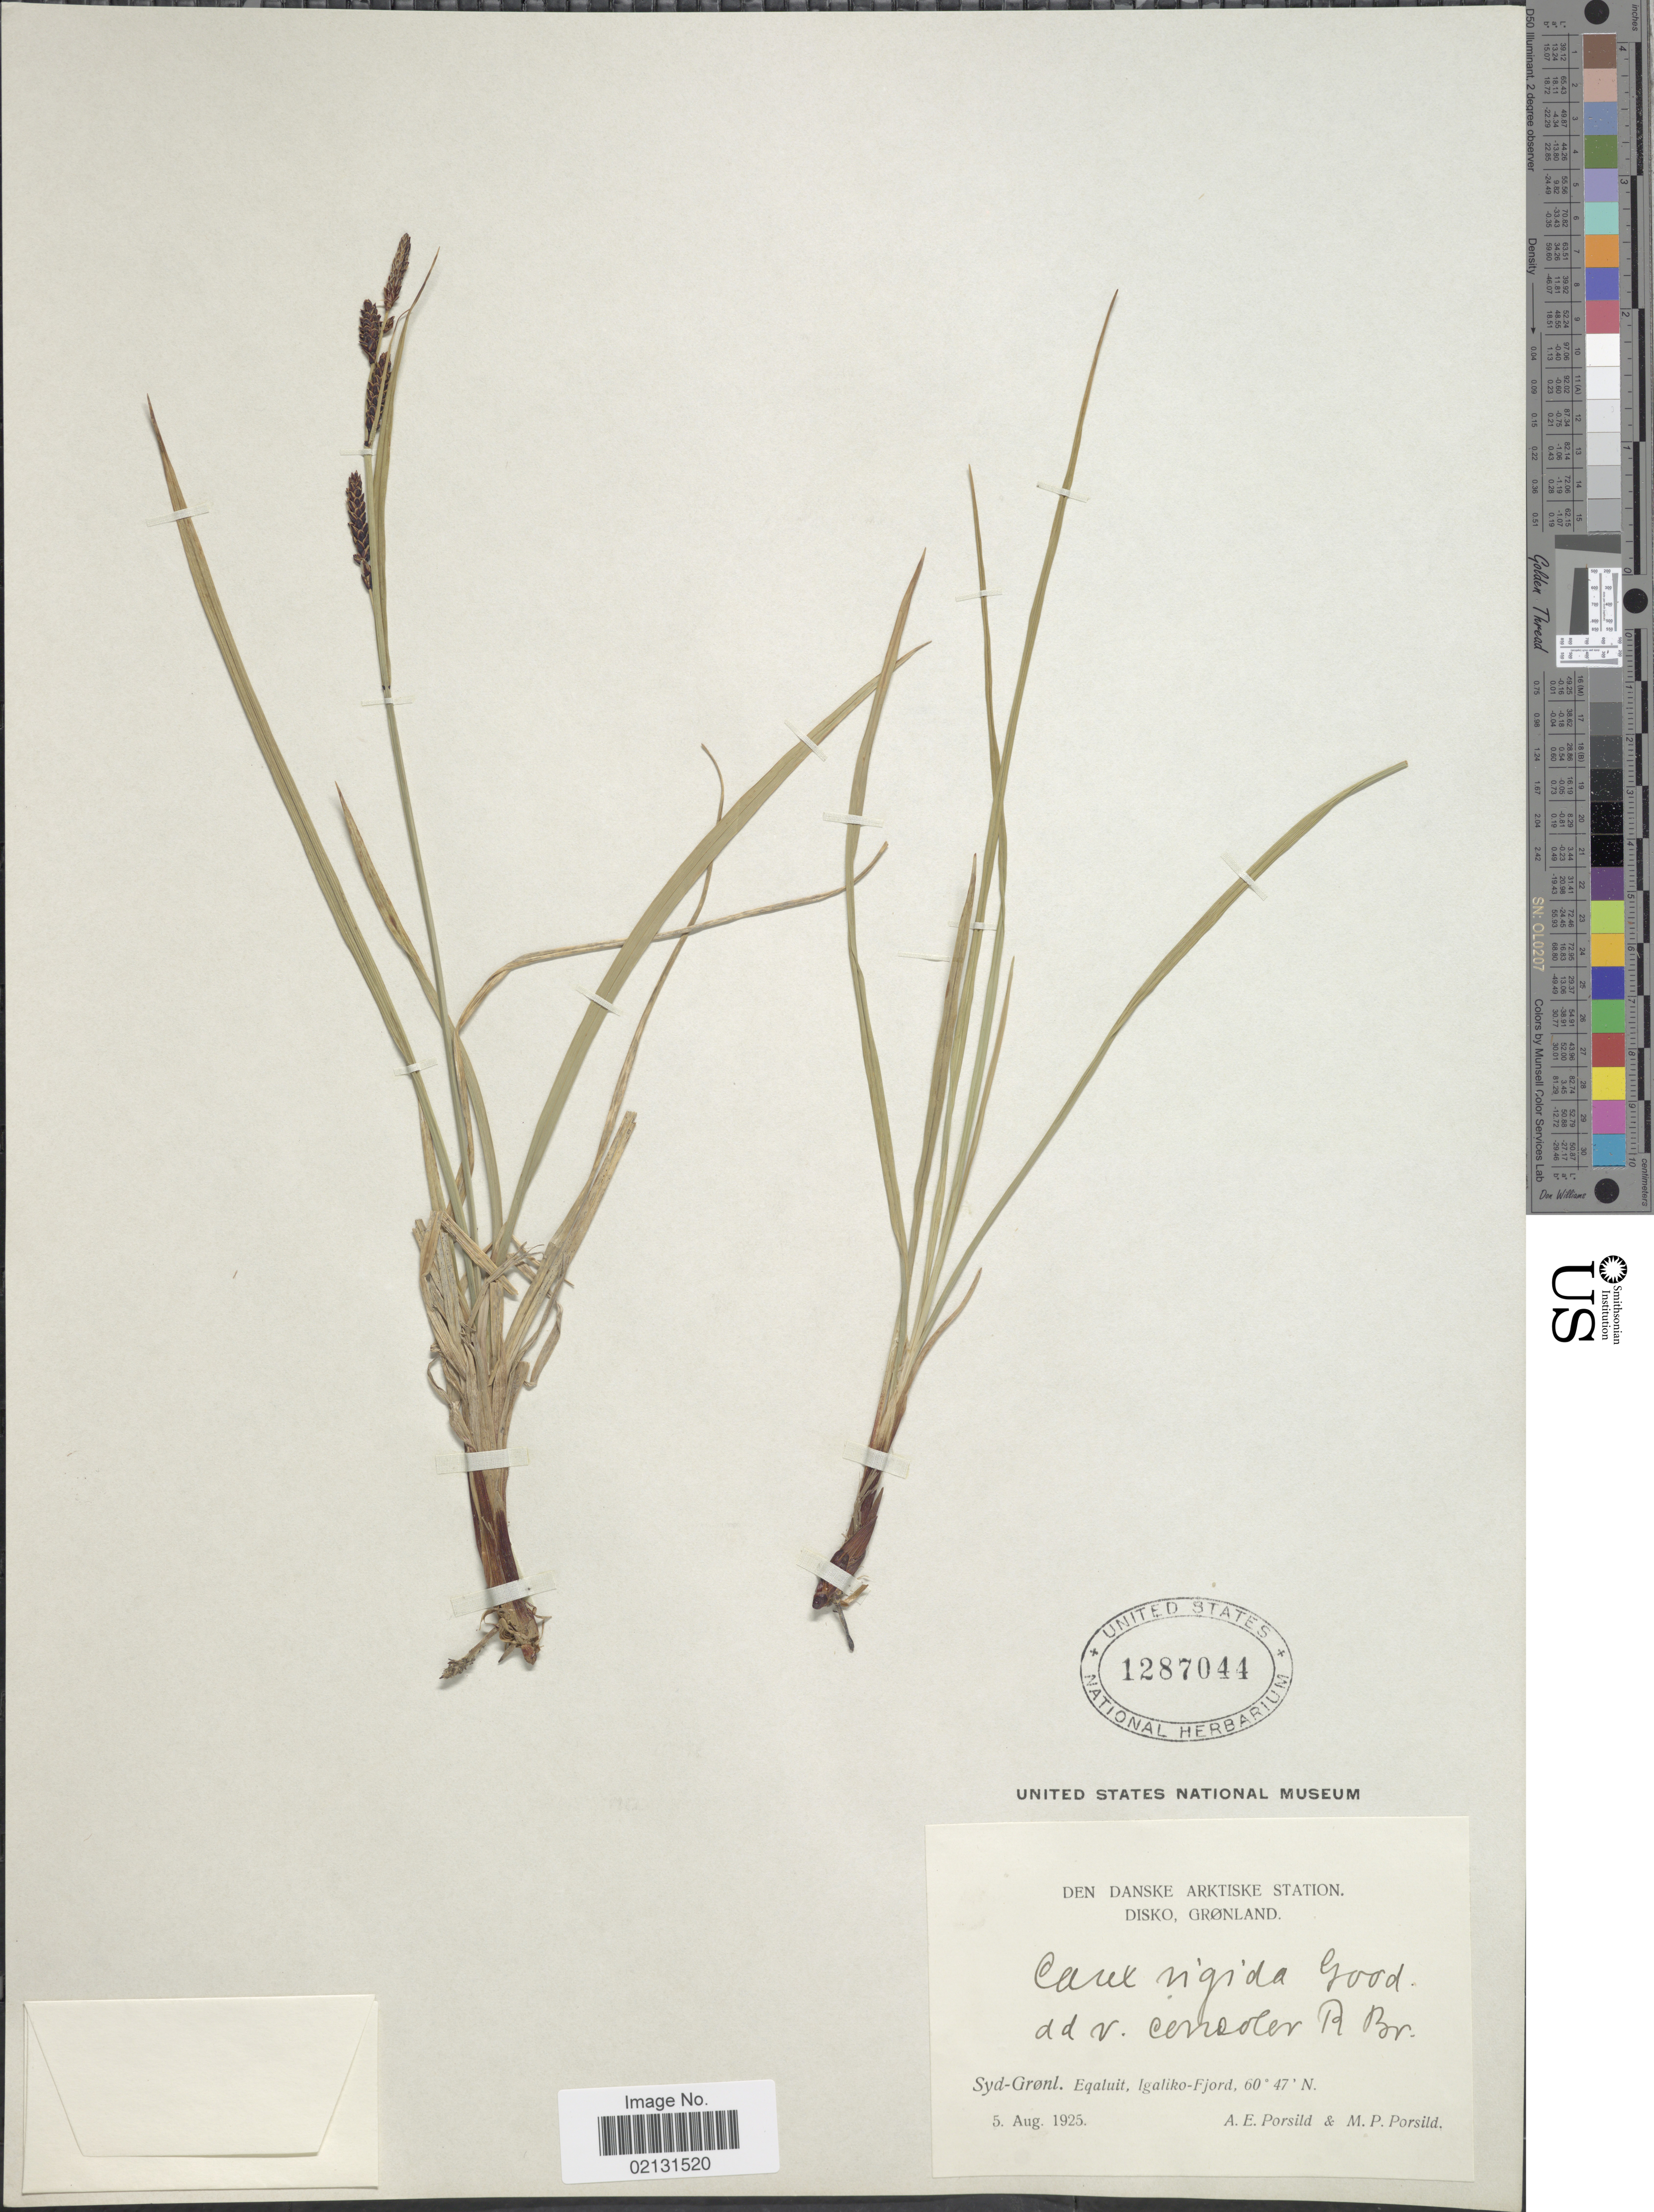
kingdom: Plantae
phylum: Tracheophyta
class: Liliopsida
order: Poales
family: Cyperaceae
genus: Carex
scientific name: Carex bigelowii subsp. bigelowii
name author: Torr. ex Schwein.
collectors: A. E. Porsild & M. P. Porsild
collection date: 1925-08-05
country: Greenland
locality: Den Danske Arktiske Station, Disko. Grønland, Syd-Grønl. Eqaluit, Igaliko-Fjord.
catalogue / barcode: US 1287044